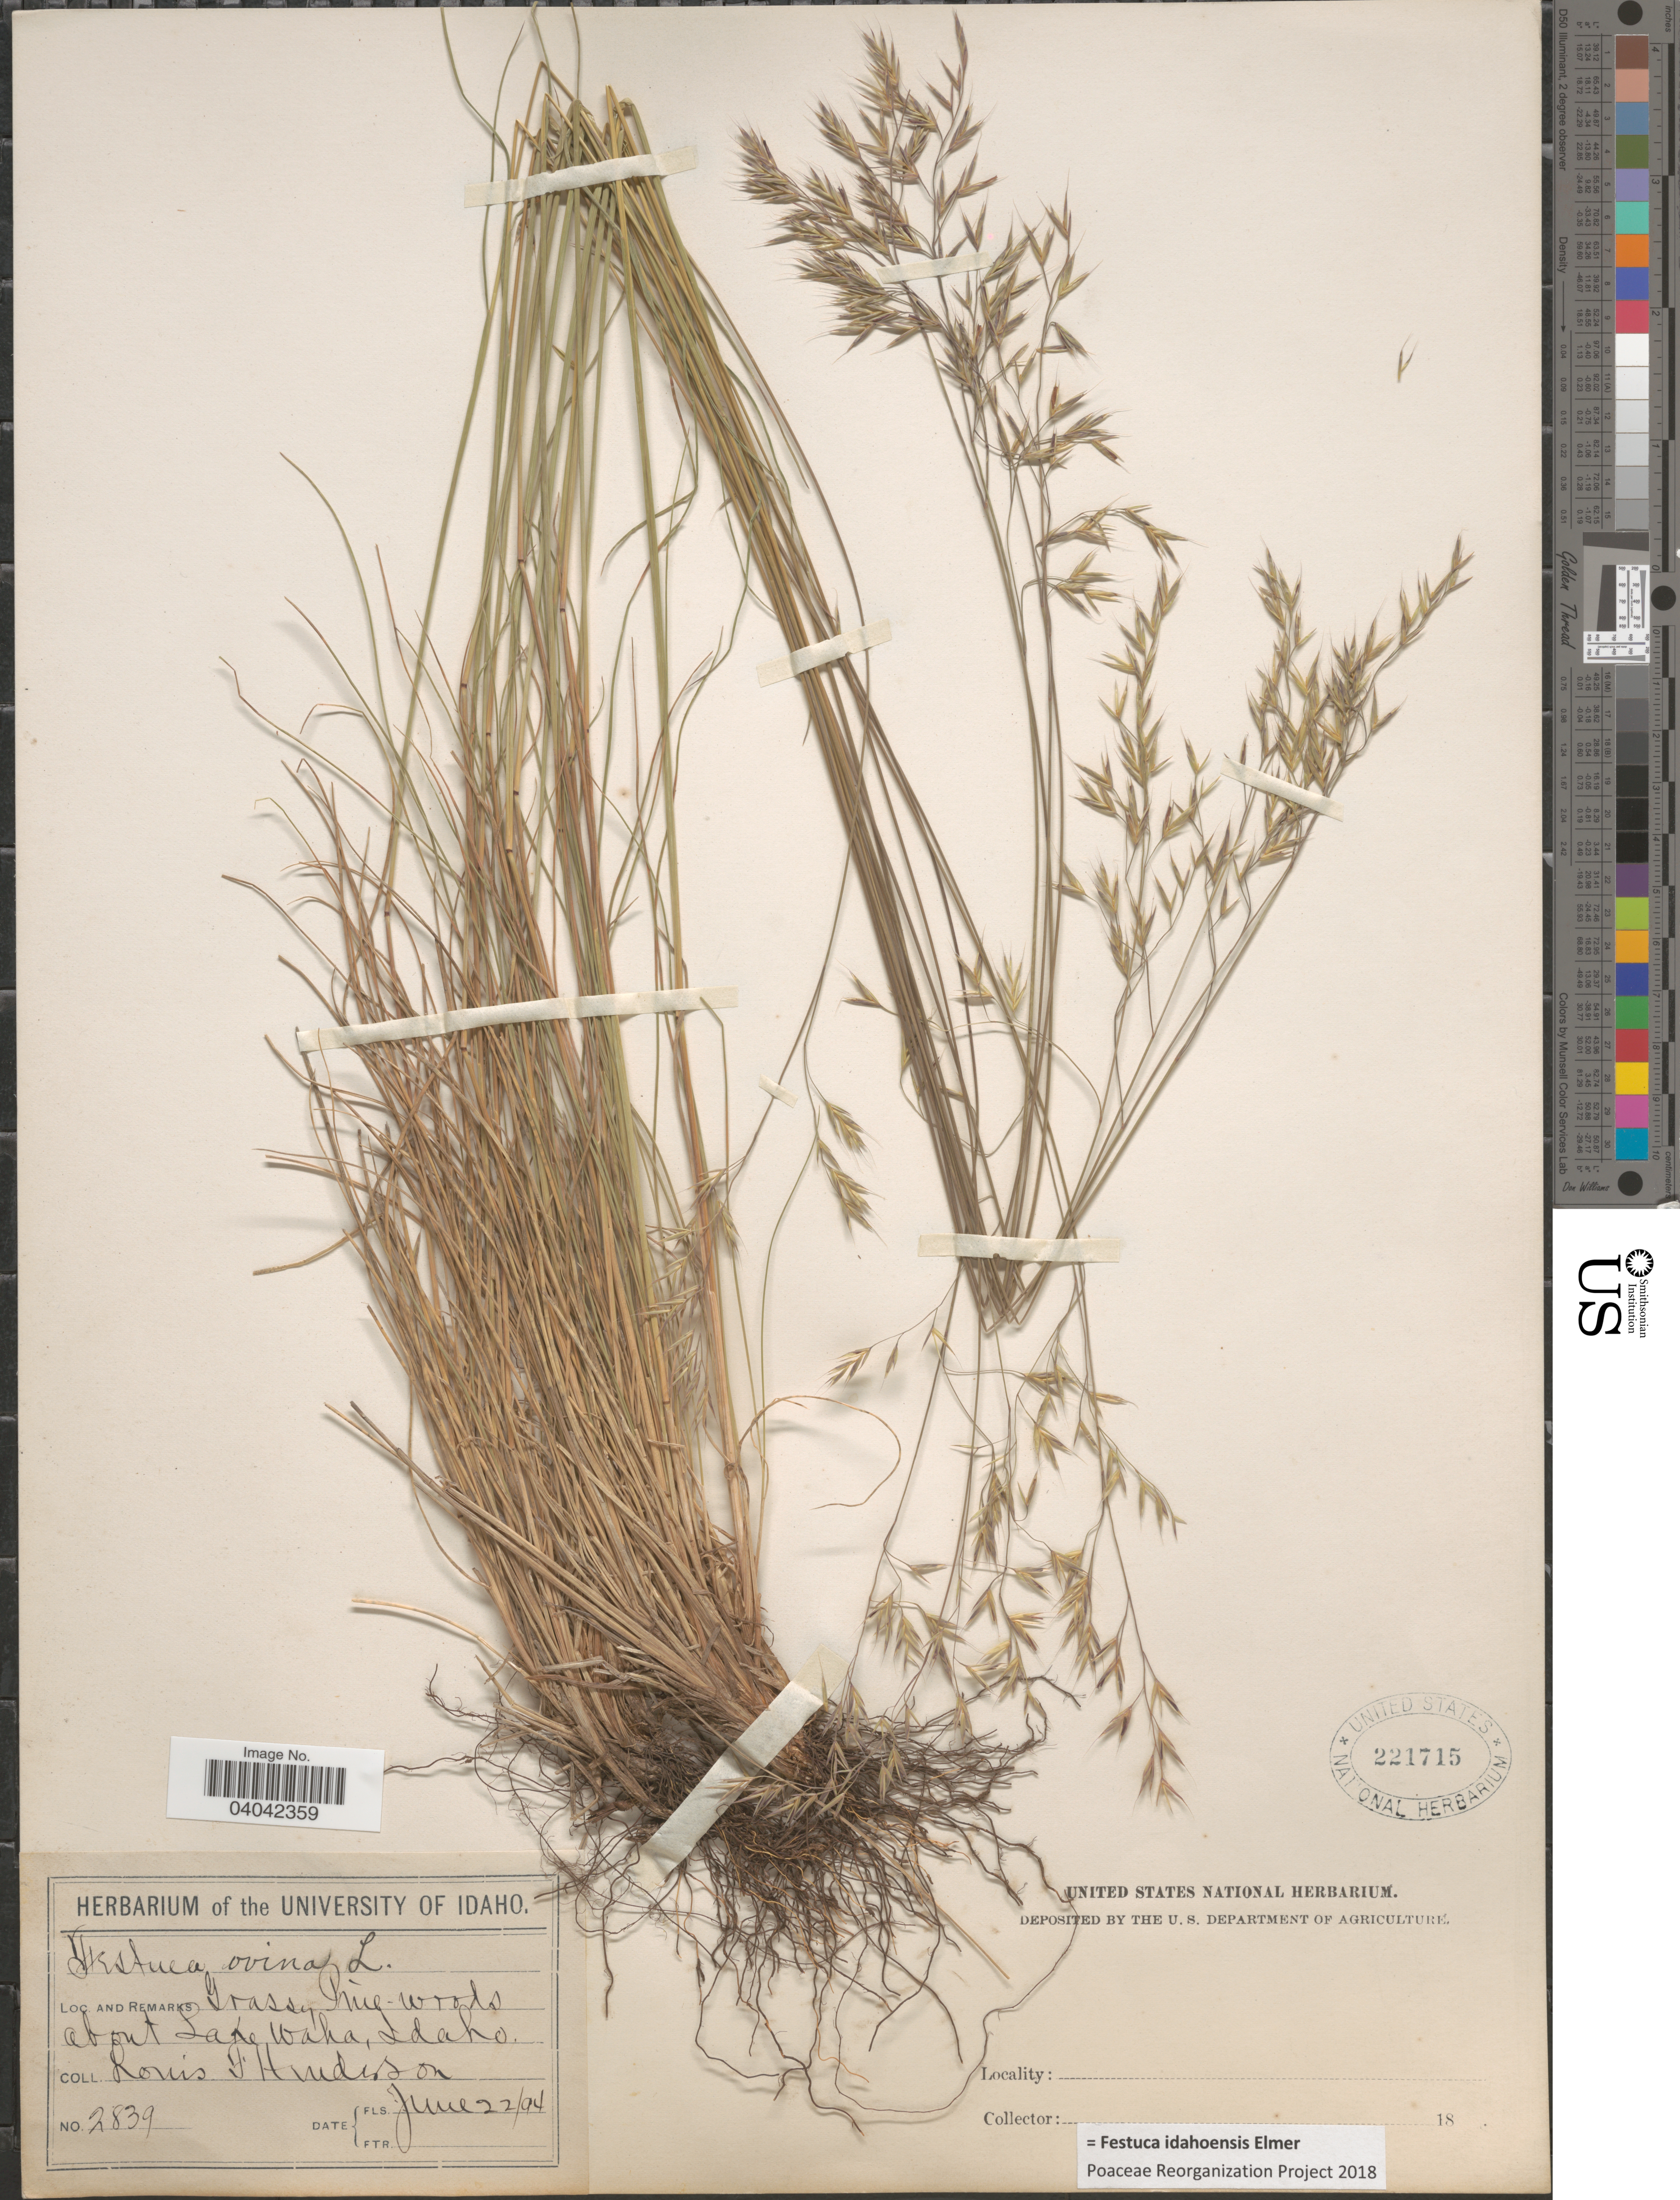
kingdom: Plantae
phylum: Tracheophyta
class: Liliopsida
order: Poales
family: Poaceae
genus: Festuca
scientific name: Festuca idahoensis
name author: Elmer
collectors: L. Henderson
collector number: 2839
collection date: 1894-06-22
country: United States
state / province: Idaho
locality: About Lake Waha.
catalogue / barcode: US 221715